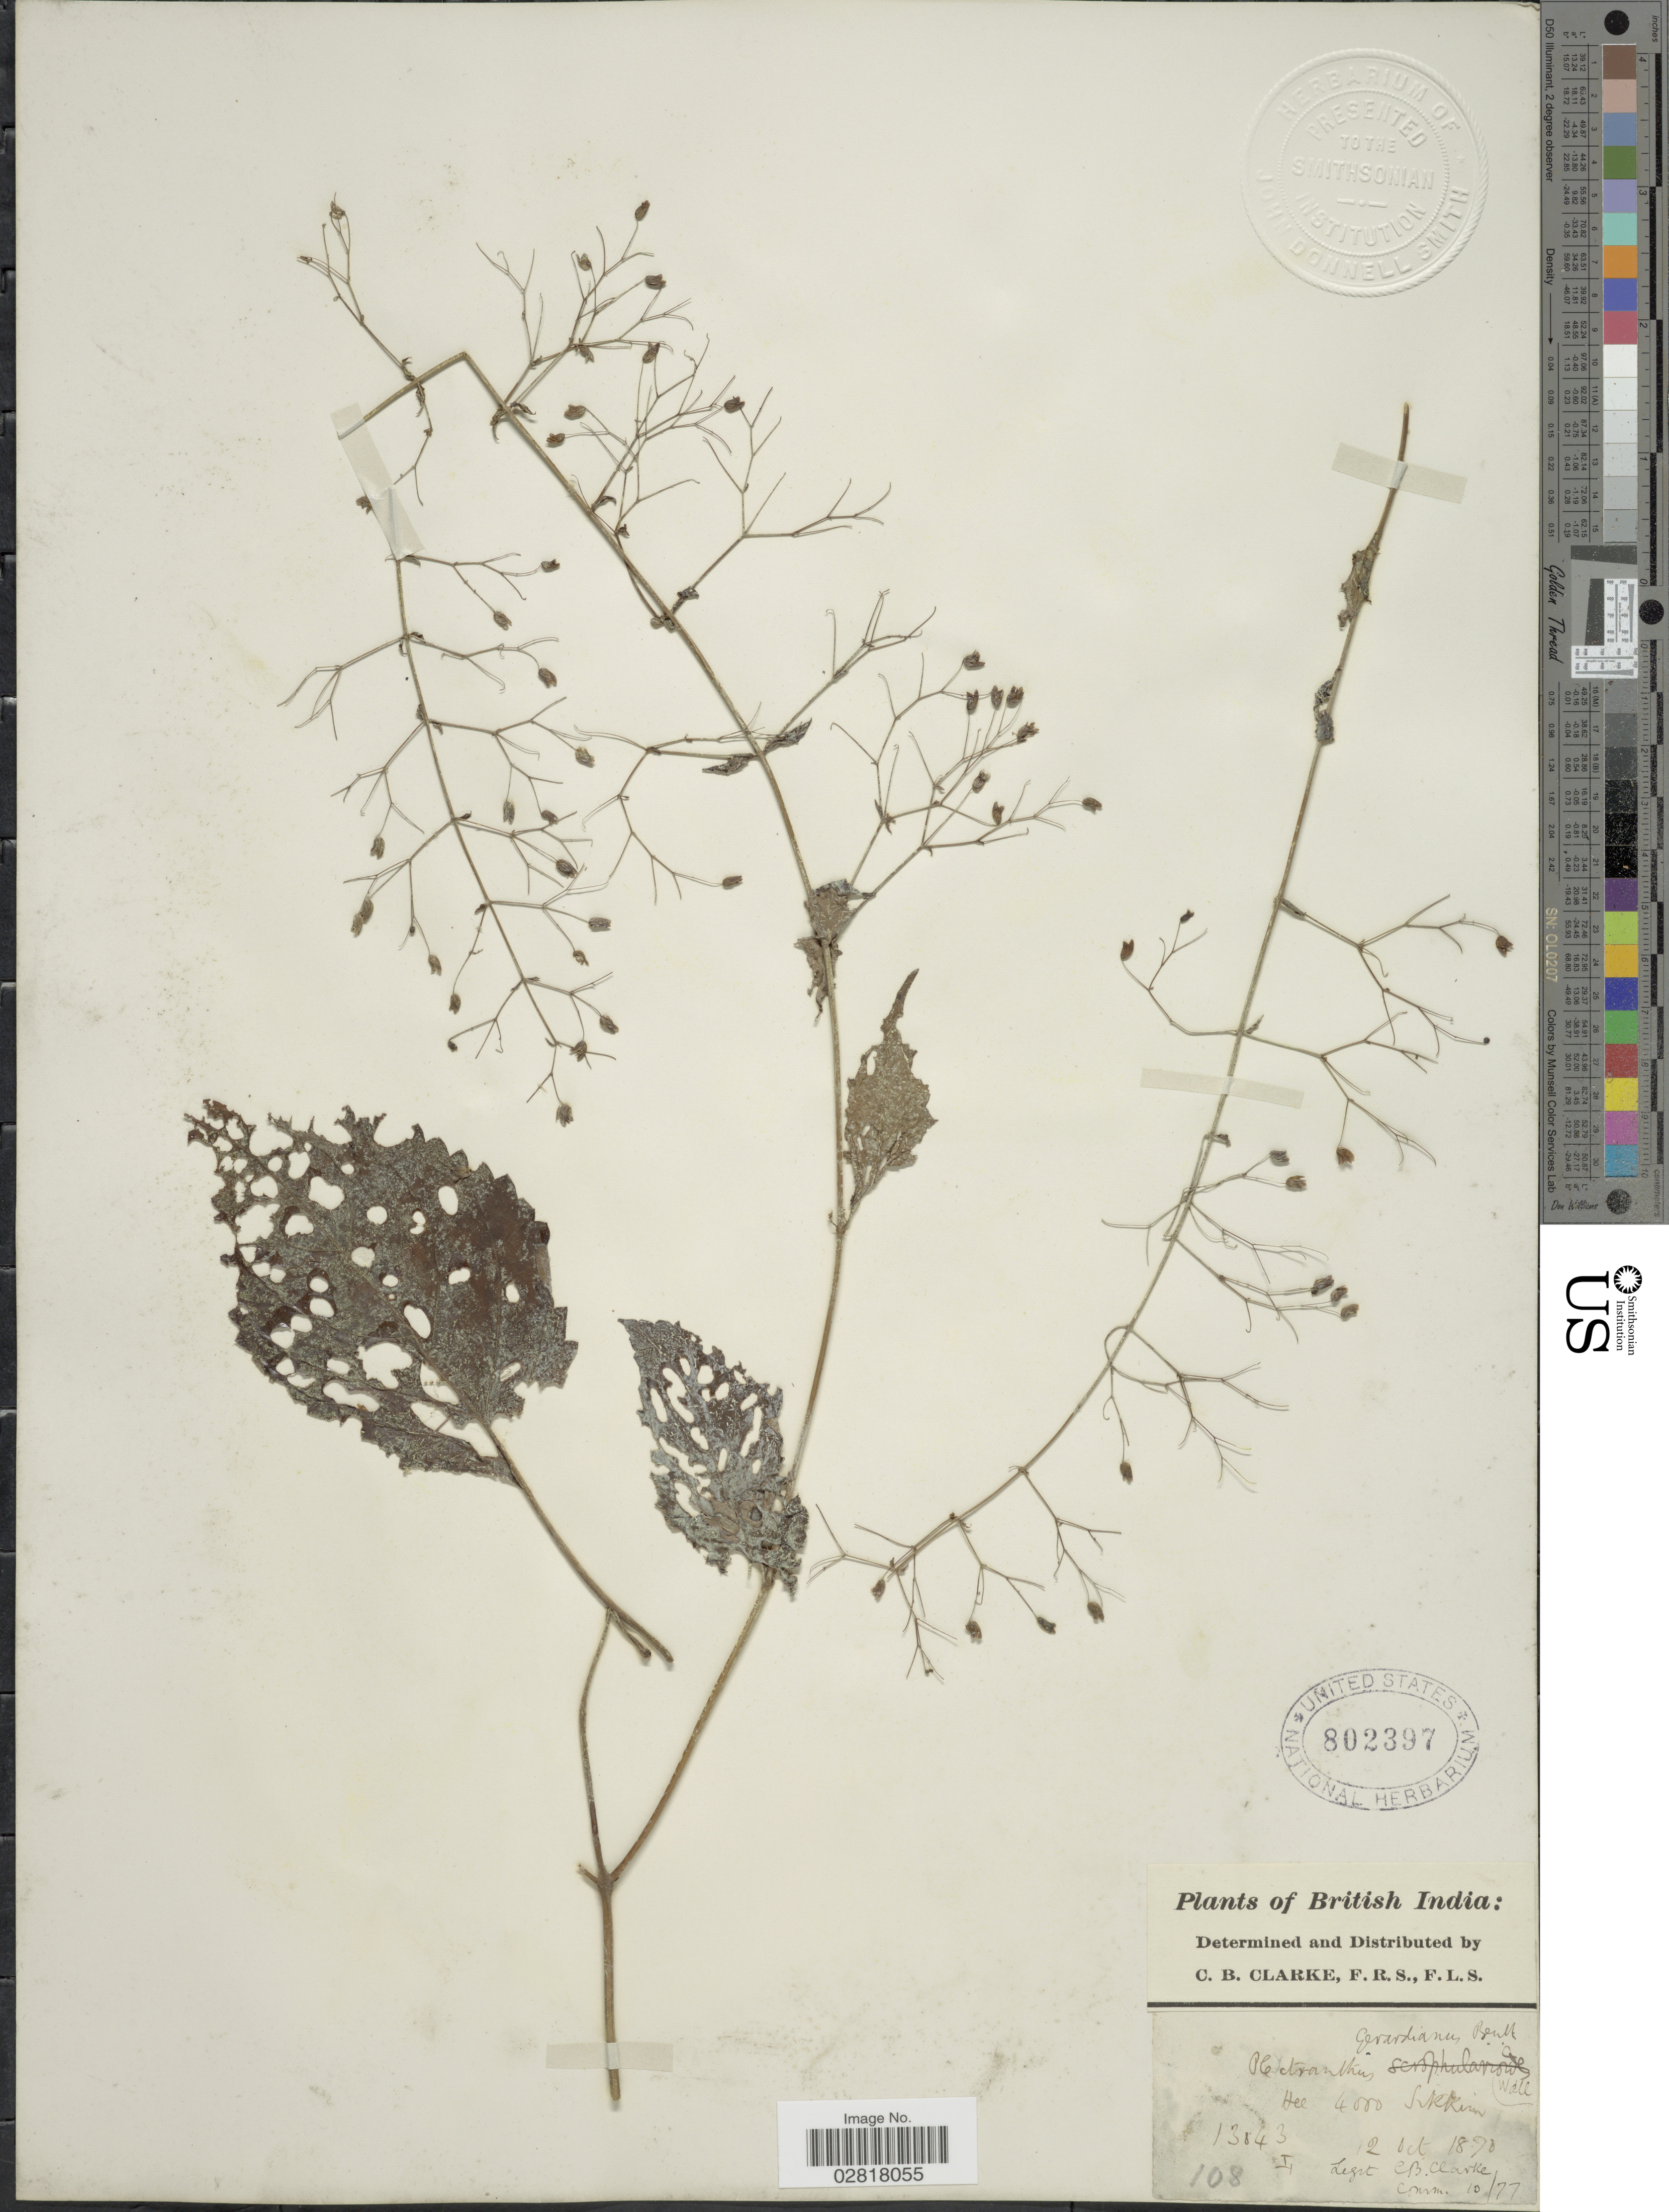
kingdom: Plantae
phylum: Tracheophyta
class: Magnoliopsida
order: Lamiales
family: Lamiaceae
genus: Plectranthus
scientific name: Plectranthus gerardianus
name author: Benth.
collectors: C. B. Clarke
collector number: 13843I*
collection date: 1870-10-12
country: India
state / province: Sikkim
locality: British India, Hee. Sikkim.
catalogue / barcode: US 802397